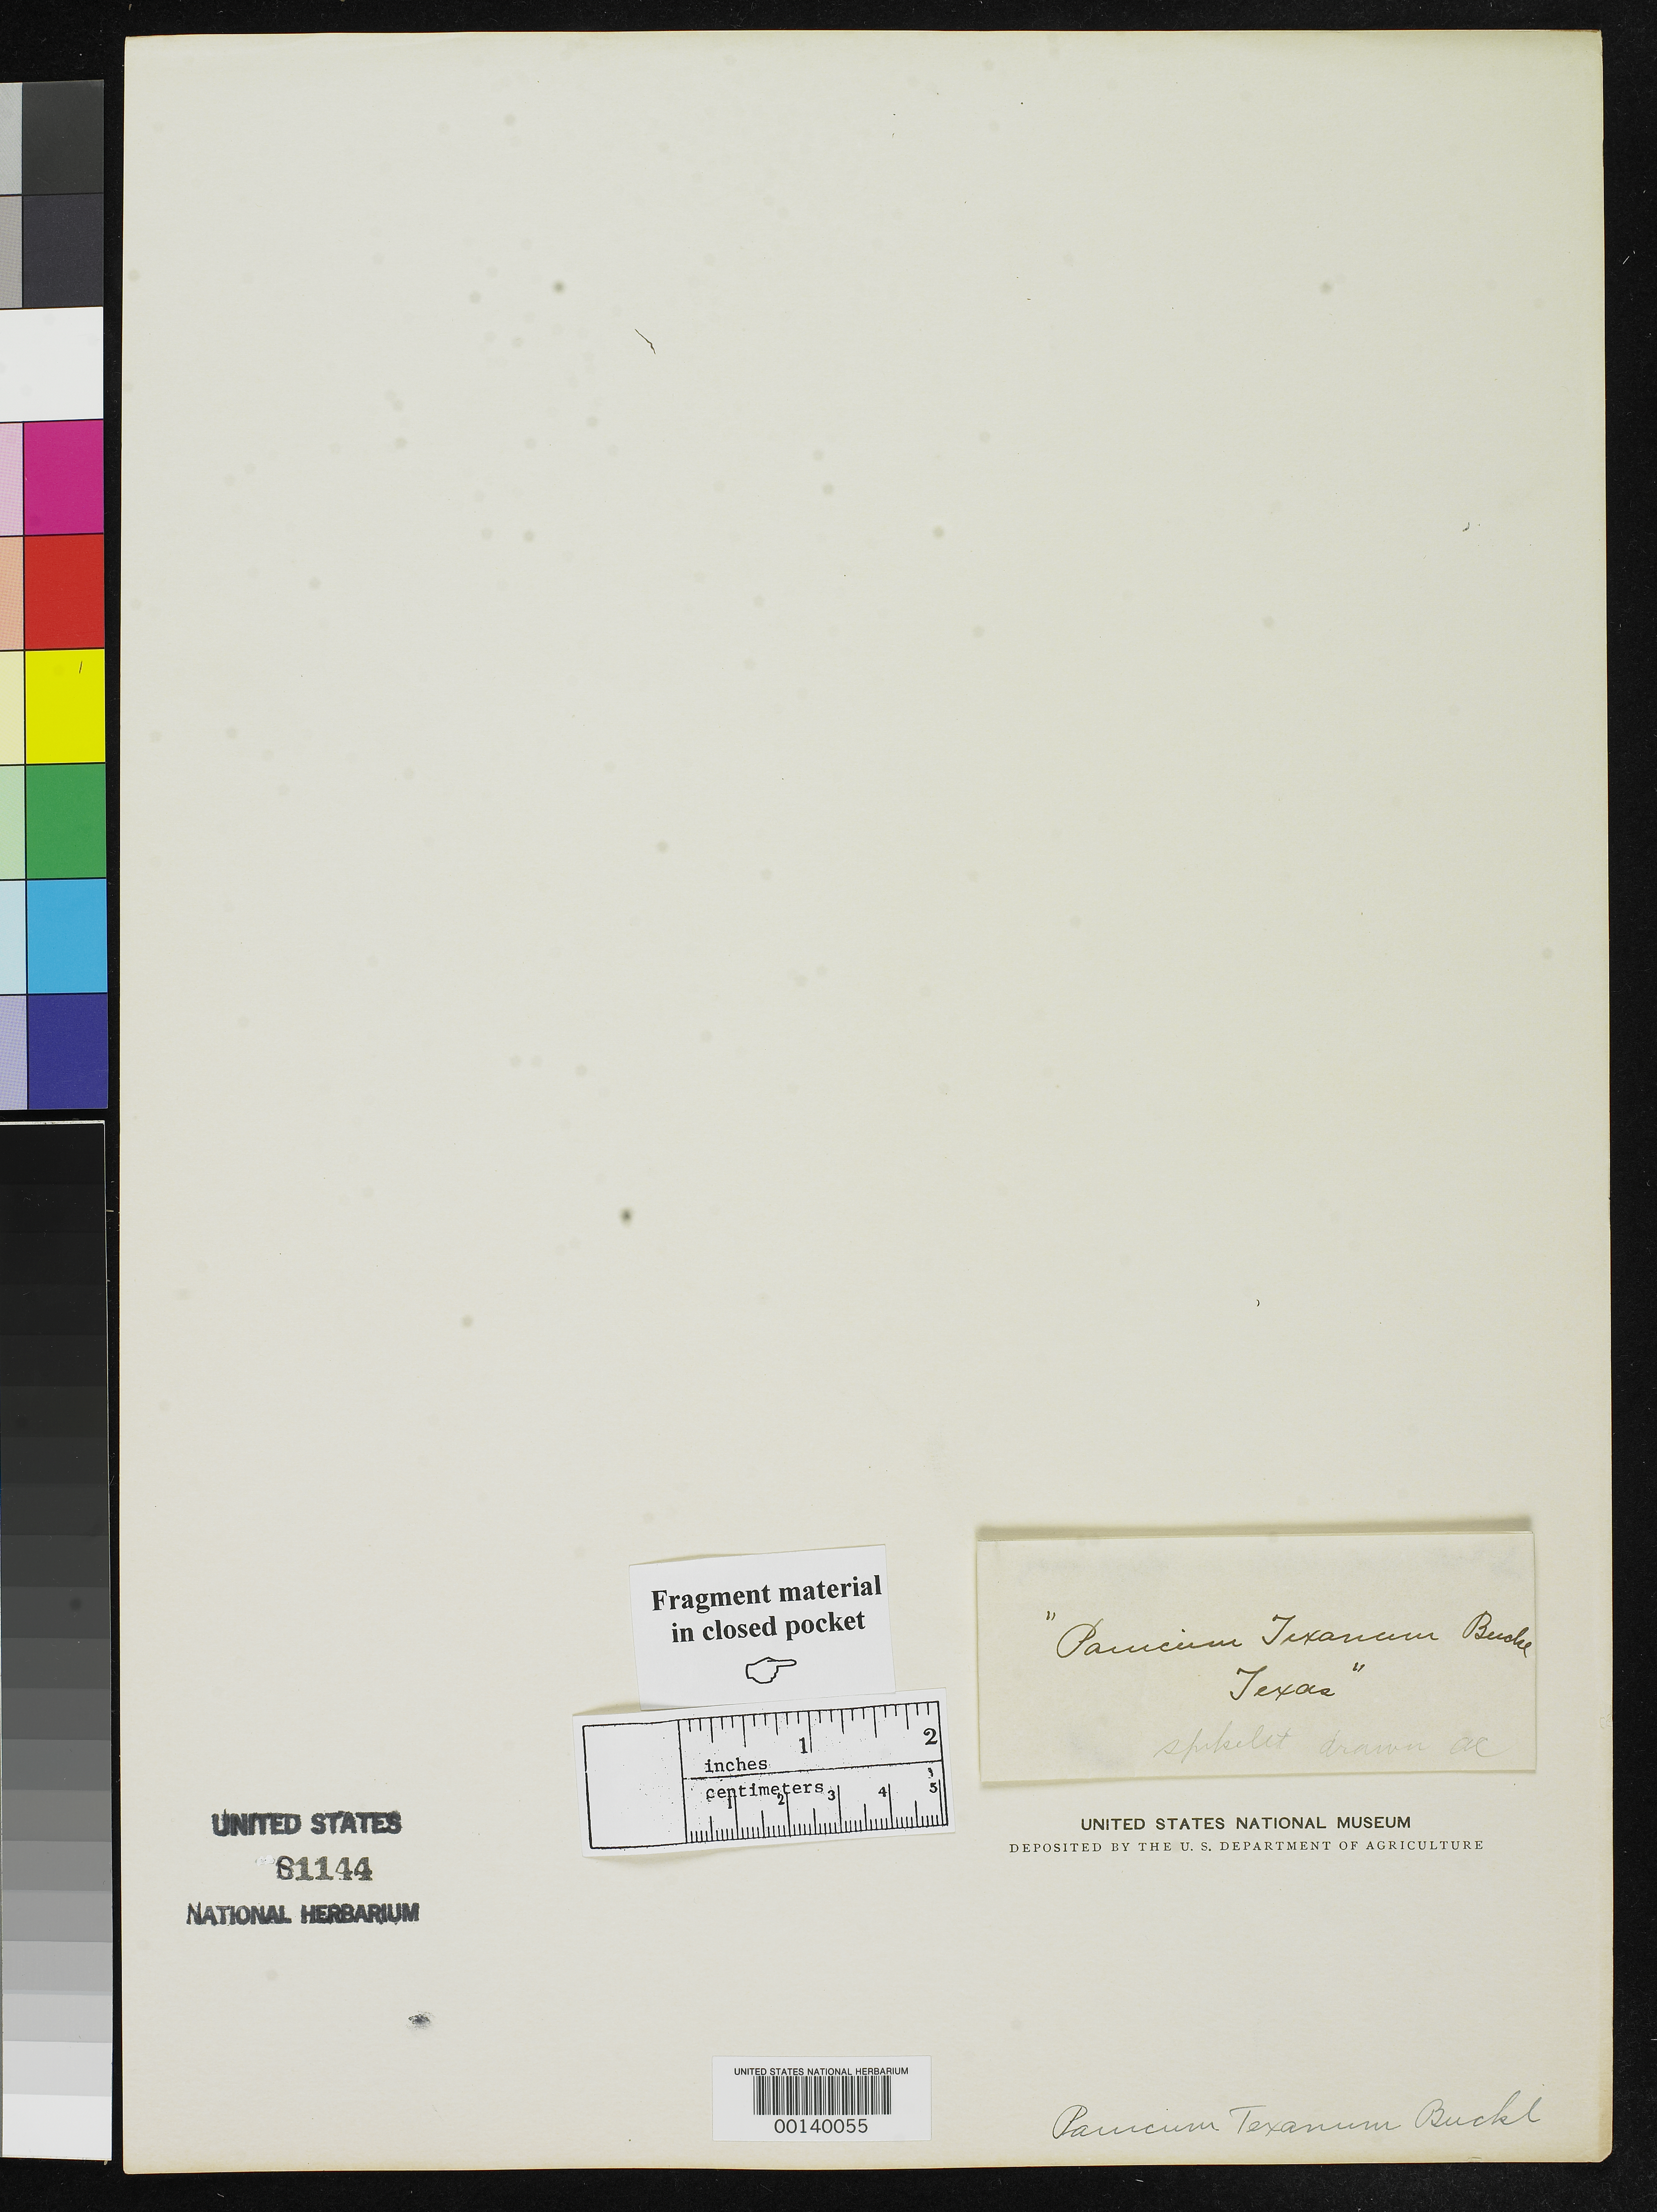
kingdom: Plantae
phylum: Tracheophyta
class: Liliopsida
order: Poales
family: Poaceae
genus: Panicum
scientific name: Panicum texanum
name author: Buckley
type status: Type Fragment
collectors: S. B. Buckley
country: United States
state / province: Texas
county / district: Travis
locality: Austin.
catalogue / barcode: US 81144